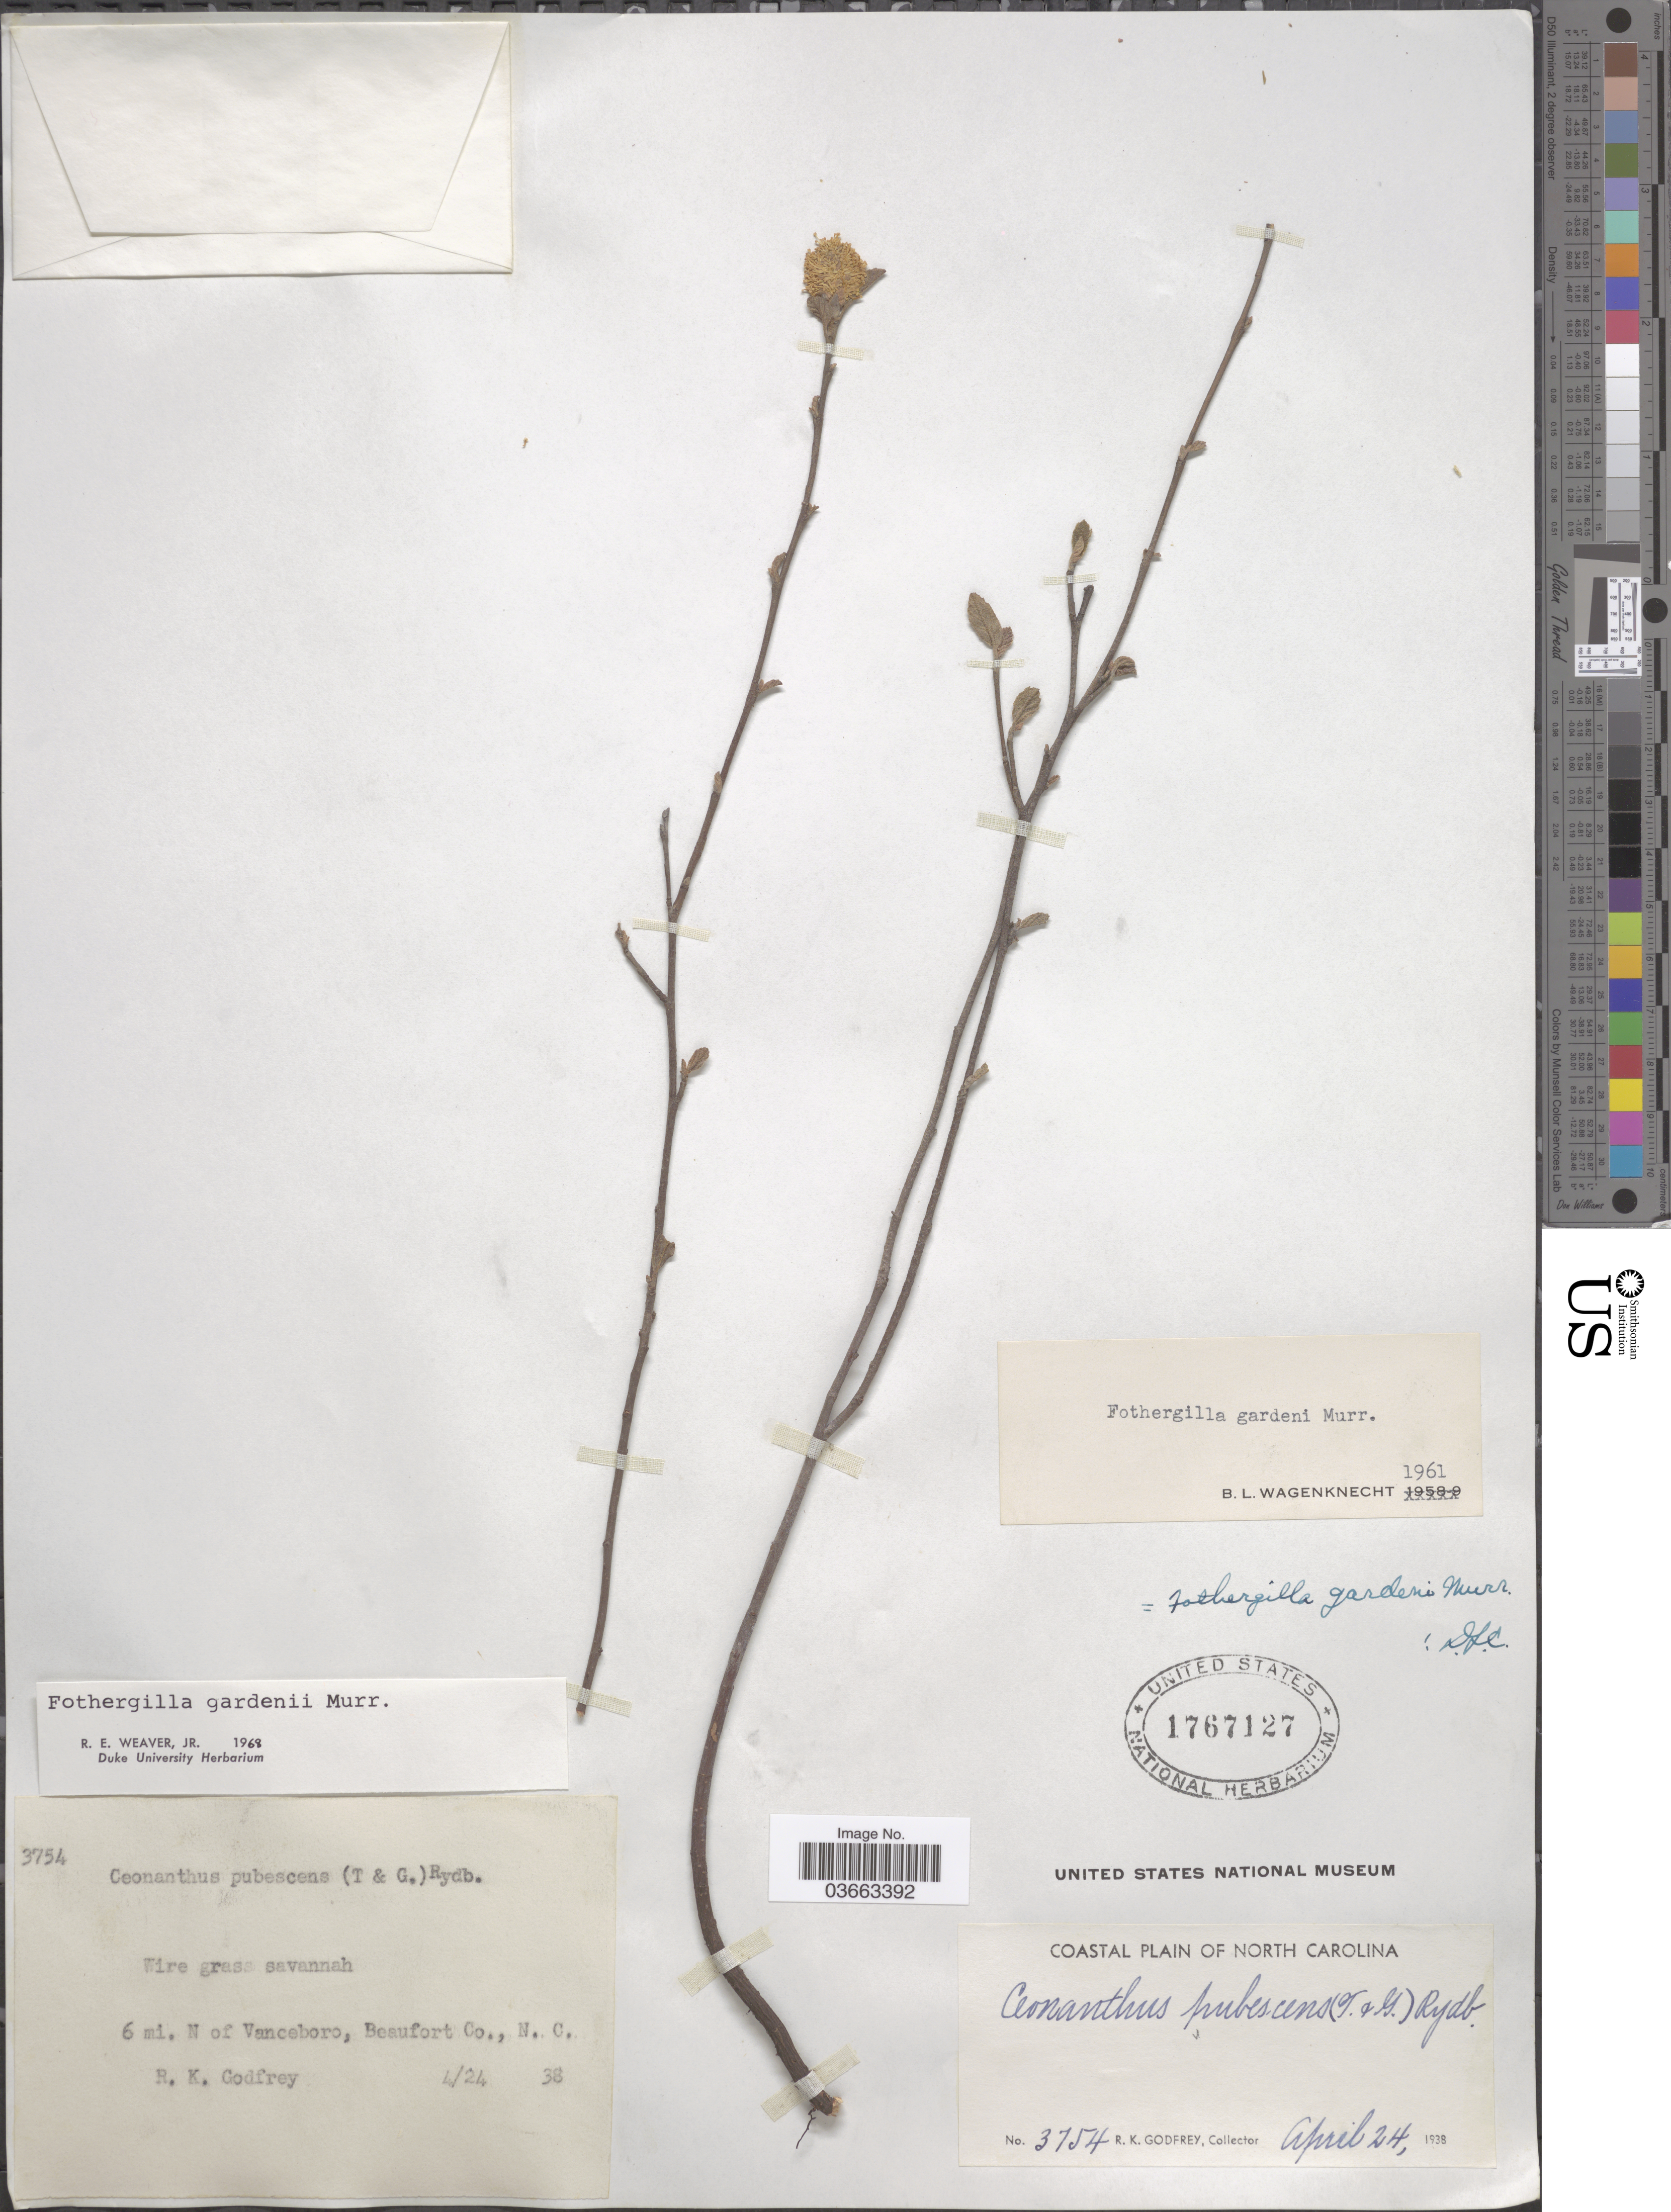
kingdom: Plantae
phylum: Tracheophyta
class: Magnoliopsida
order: Saxifragales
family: Hamamelidaceae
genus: Fothergilla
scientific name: Fothergilla gardenii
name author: L.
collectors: R. K. Godfrey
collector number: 3754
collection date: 1938-04-24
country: United States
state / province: North Carolina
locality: Coastal Plain. 6 mi. N of Vanceboro, Beaufort Co.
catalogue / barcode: US 1767127